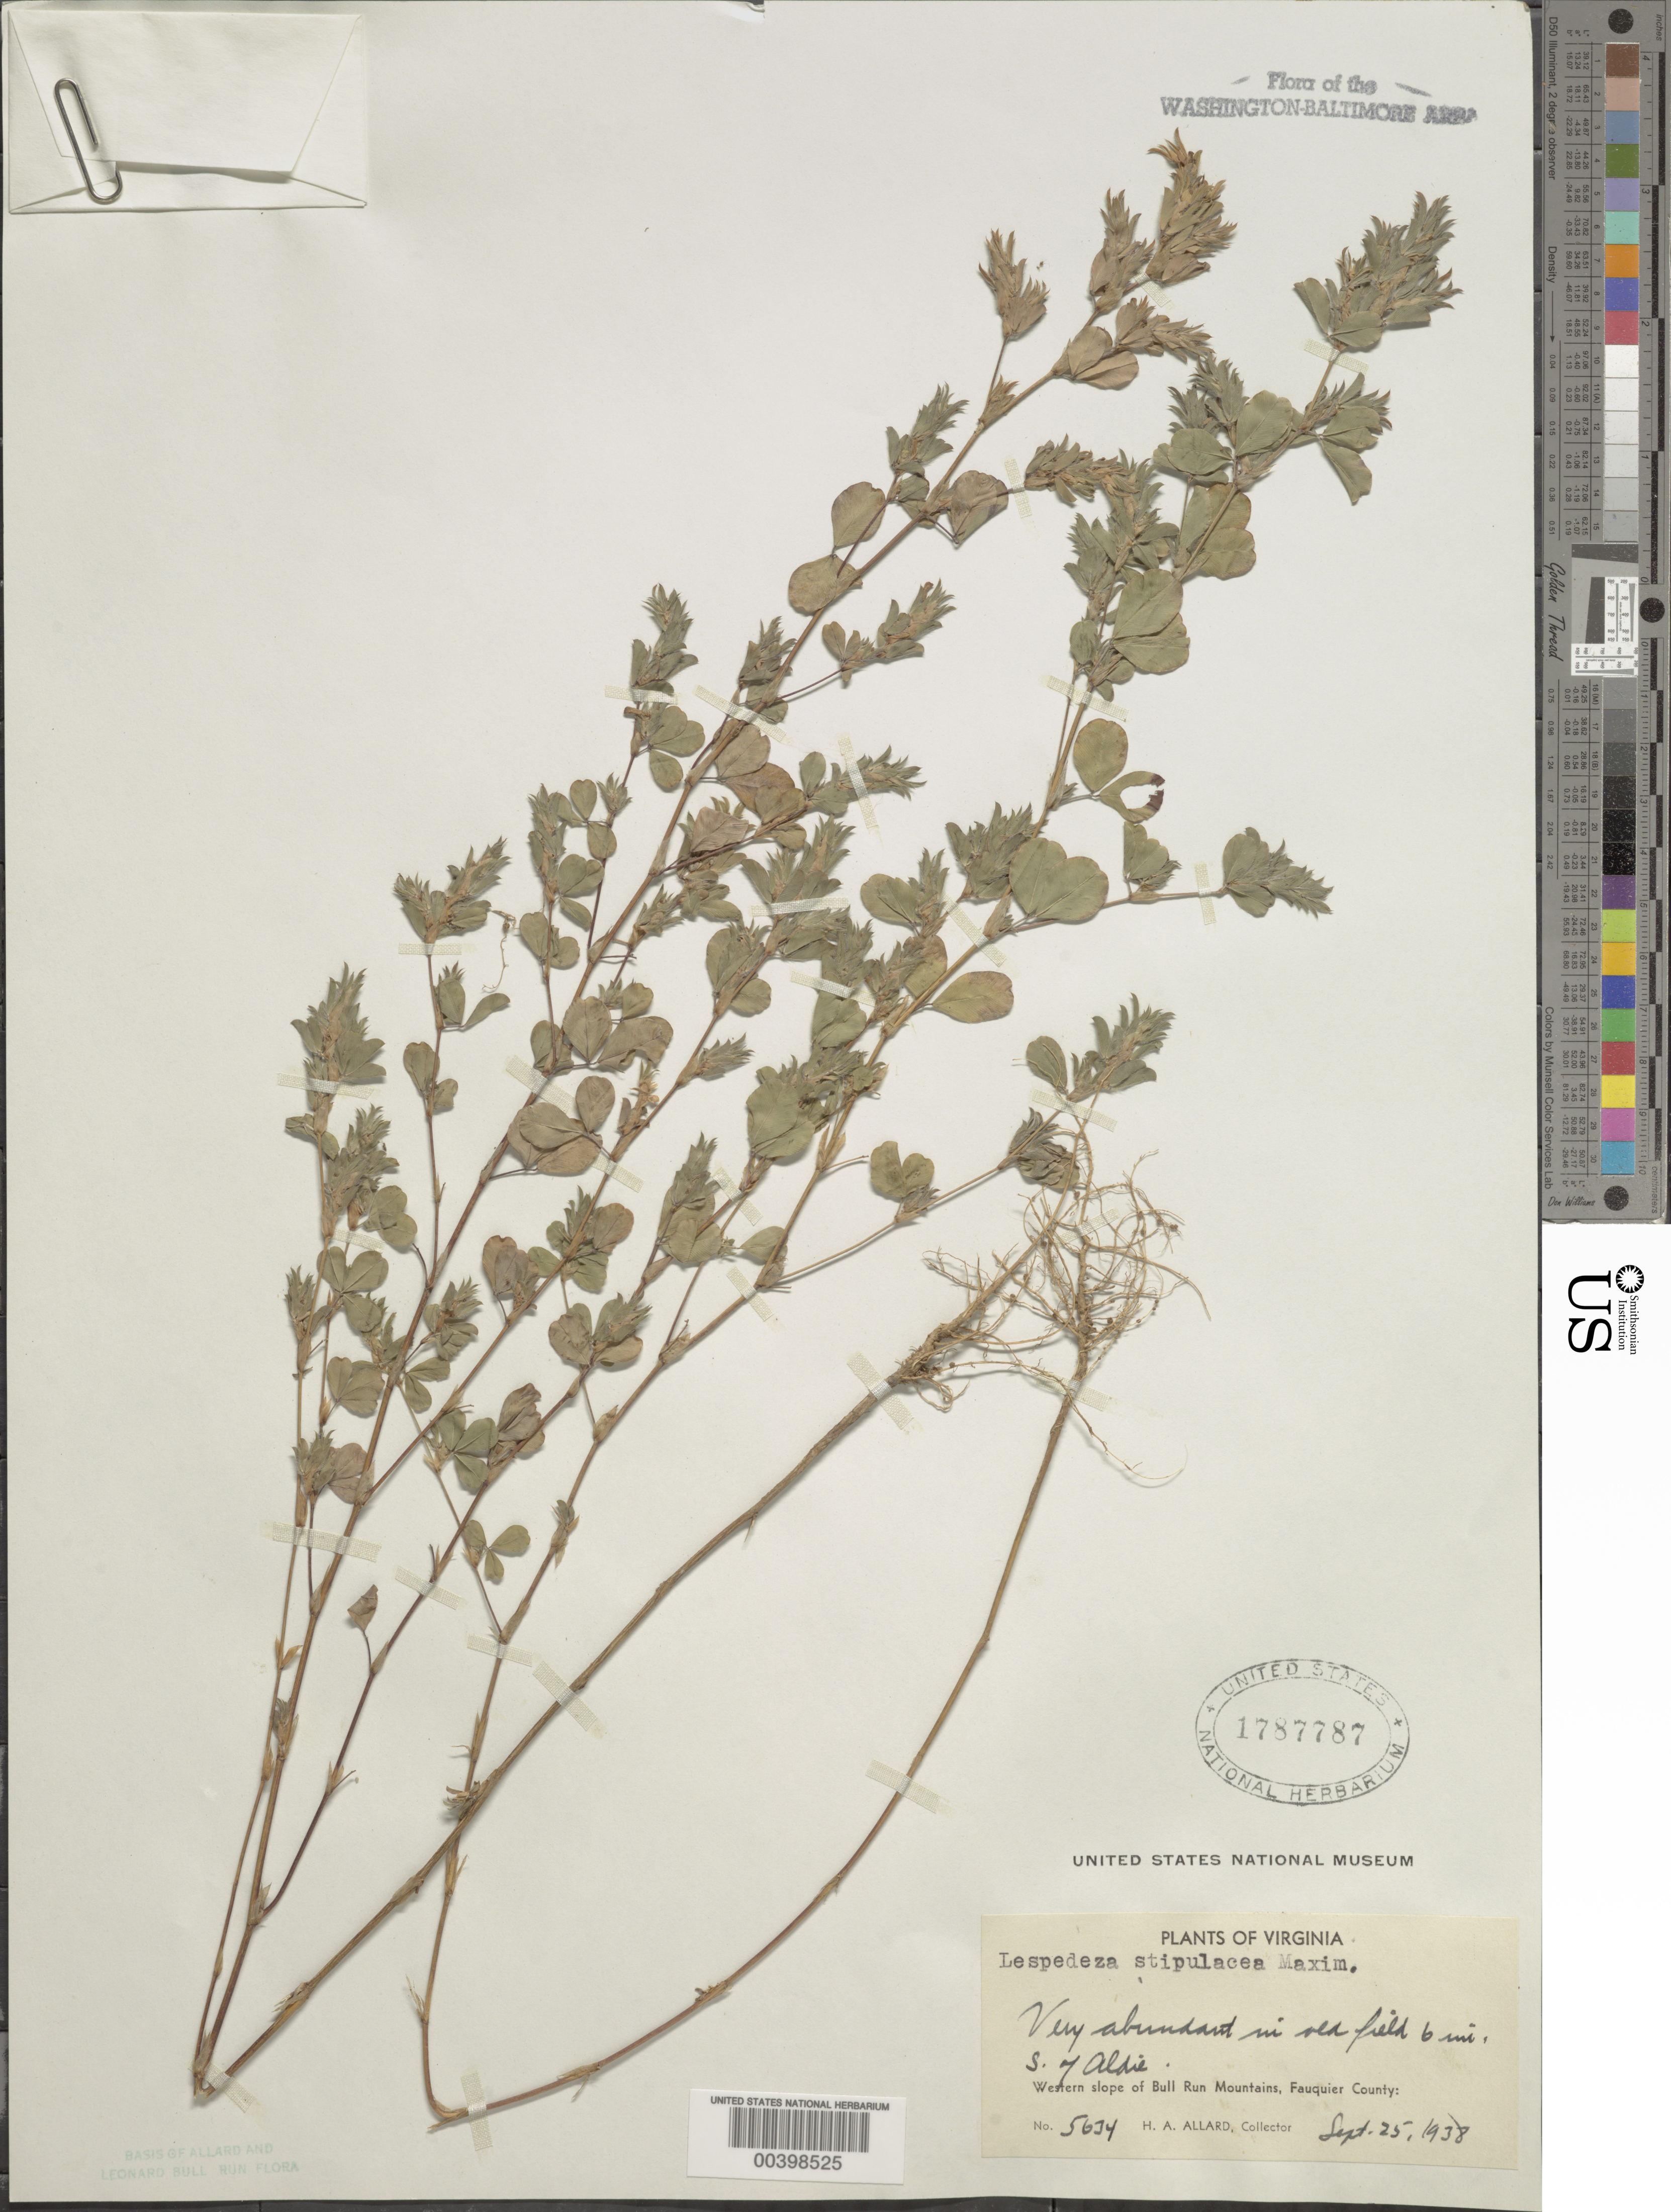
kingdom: Plantae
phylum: Tracheophyta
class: Magnoliopsida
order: Fabales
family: Fabaceae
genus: Kummerowia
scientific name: Kummerowia stipulacea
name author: (Maxim.) Makino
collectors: H. A. Allard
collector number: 5634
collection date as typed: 25 Sep 1938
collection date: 1938-09-25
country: United States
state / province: Virginia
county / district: Fauquier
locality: South of Aldie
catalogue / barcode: US 1787787